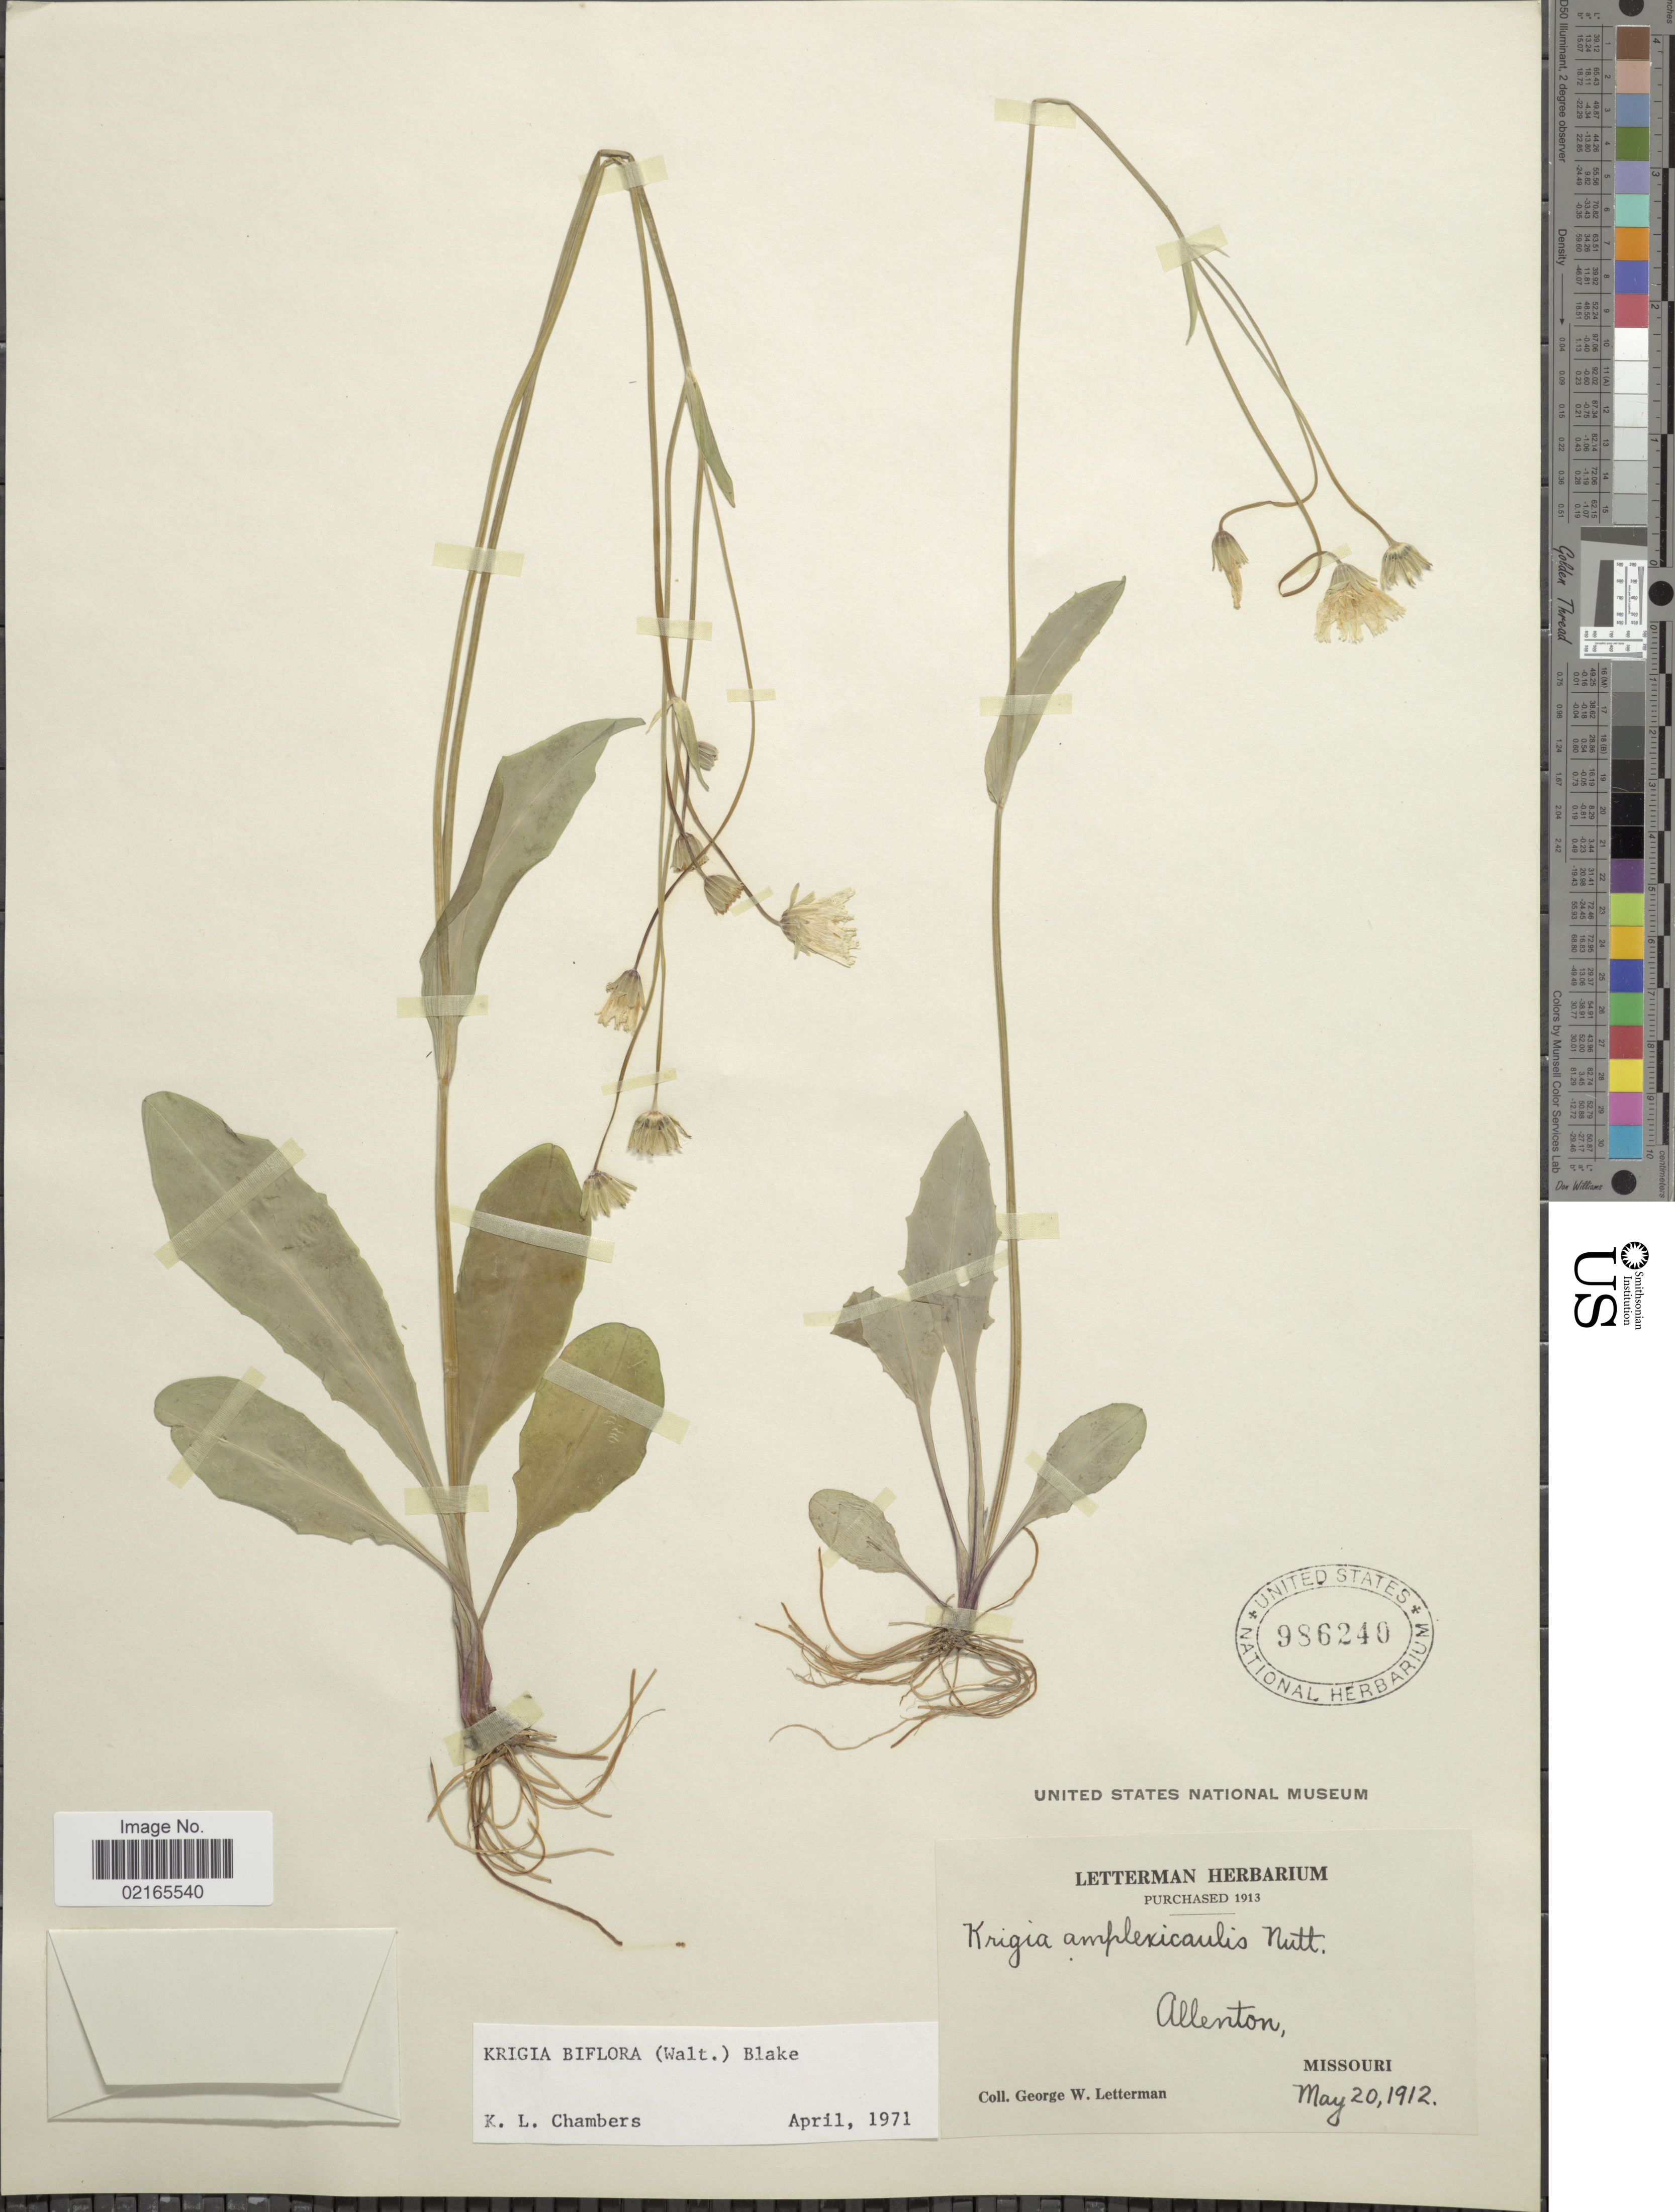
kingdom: Plantae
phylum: Tracheophyta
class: Magnoliopsida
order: Asterales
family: Asteraceae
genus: Krigia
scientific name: Krigia biflora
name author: (Walter) S.F. Blake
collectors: G. W. Letterman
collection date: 1912-05-20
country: United States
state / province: Missouri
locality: Allenton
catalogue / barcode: US 986240